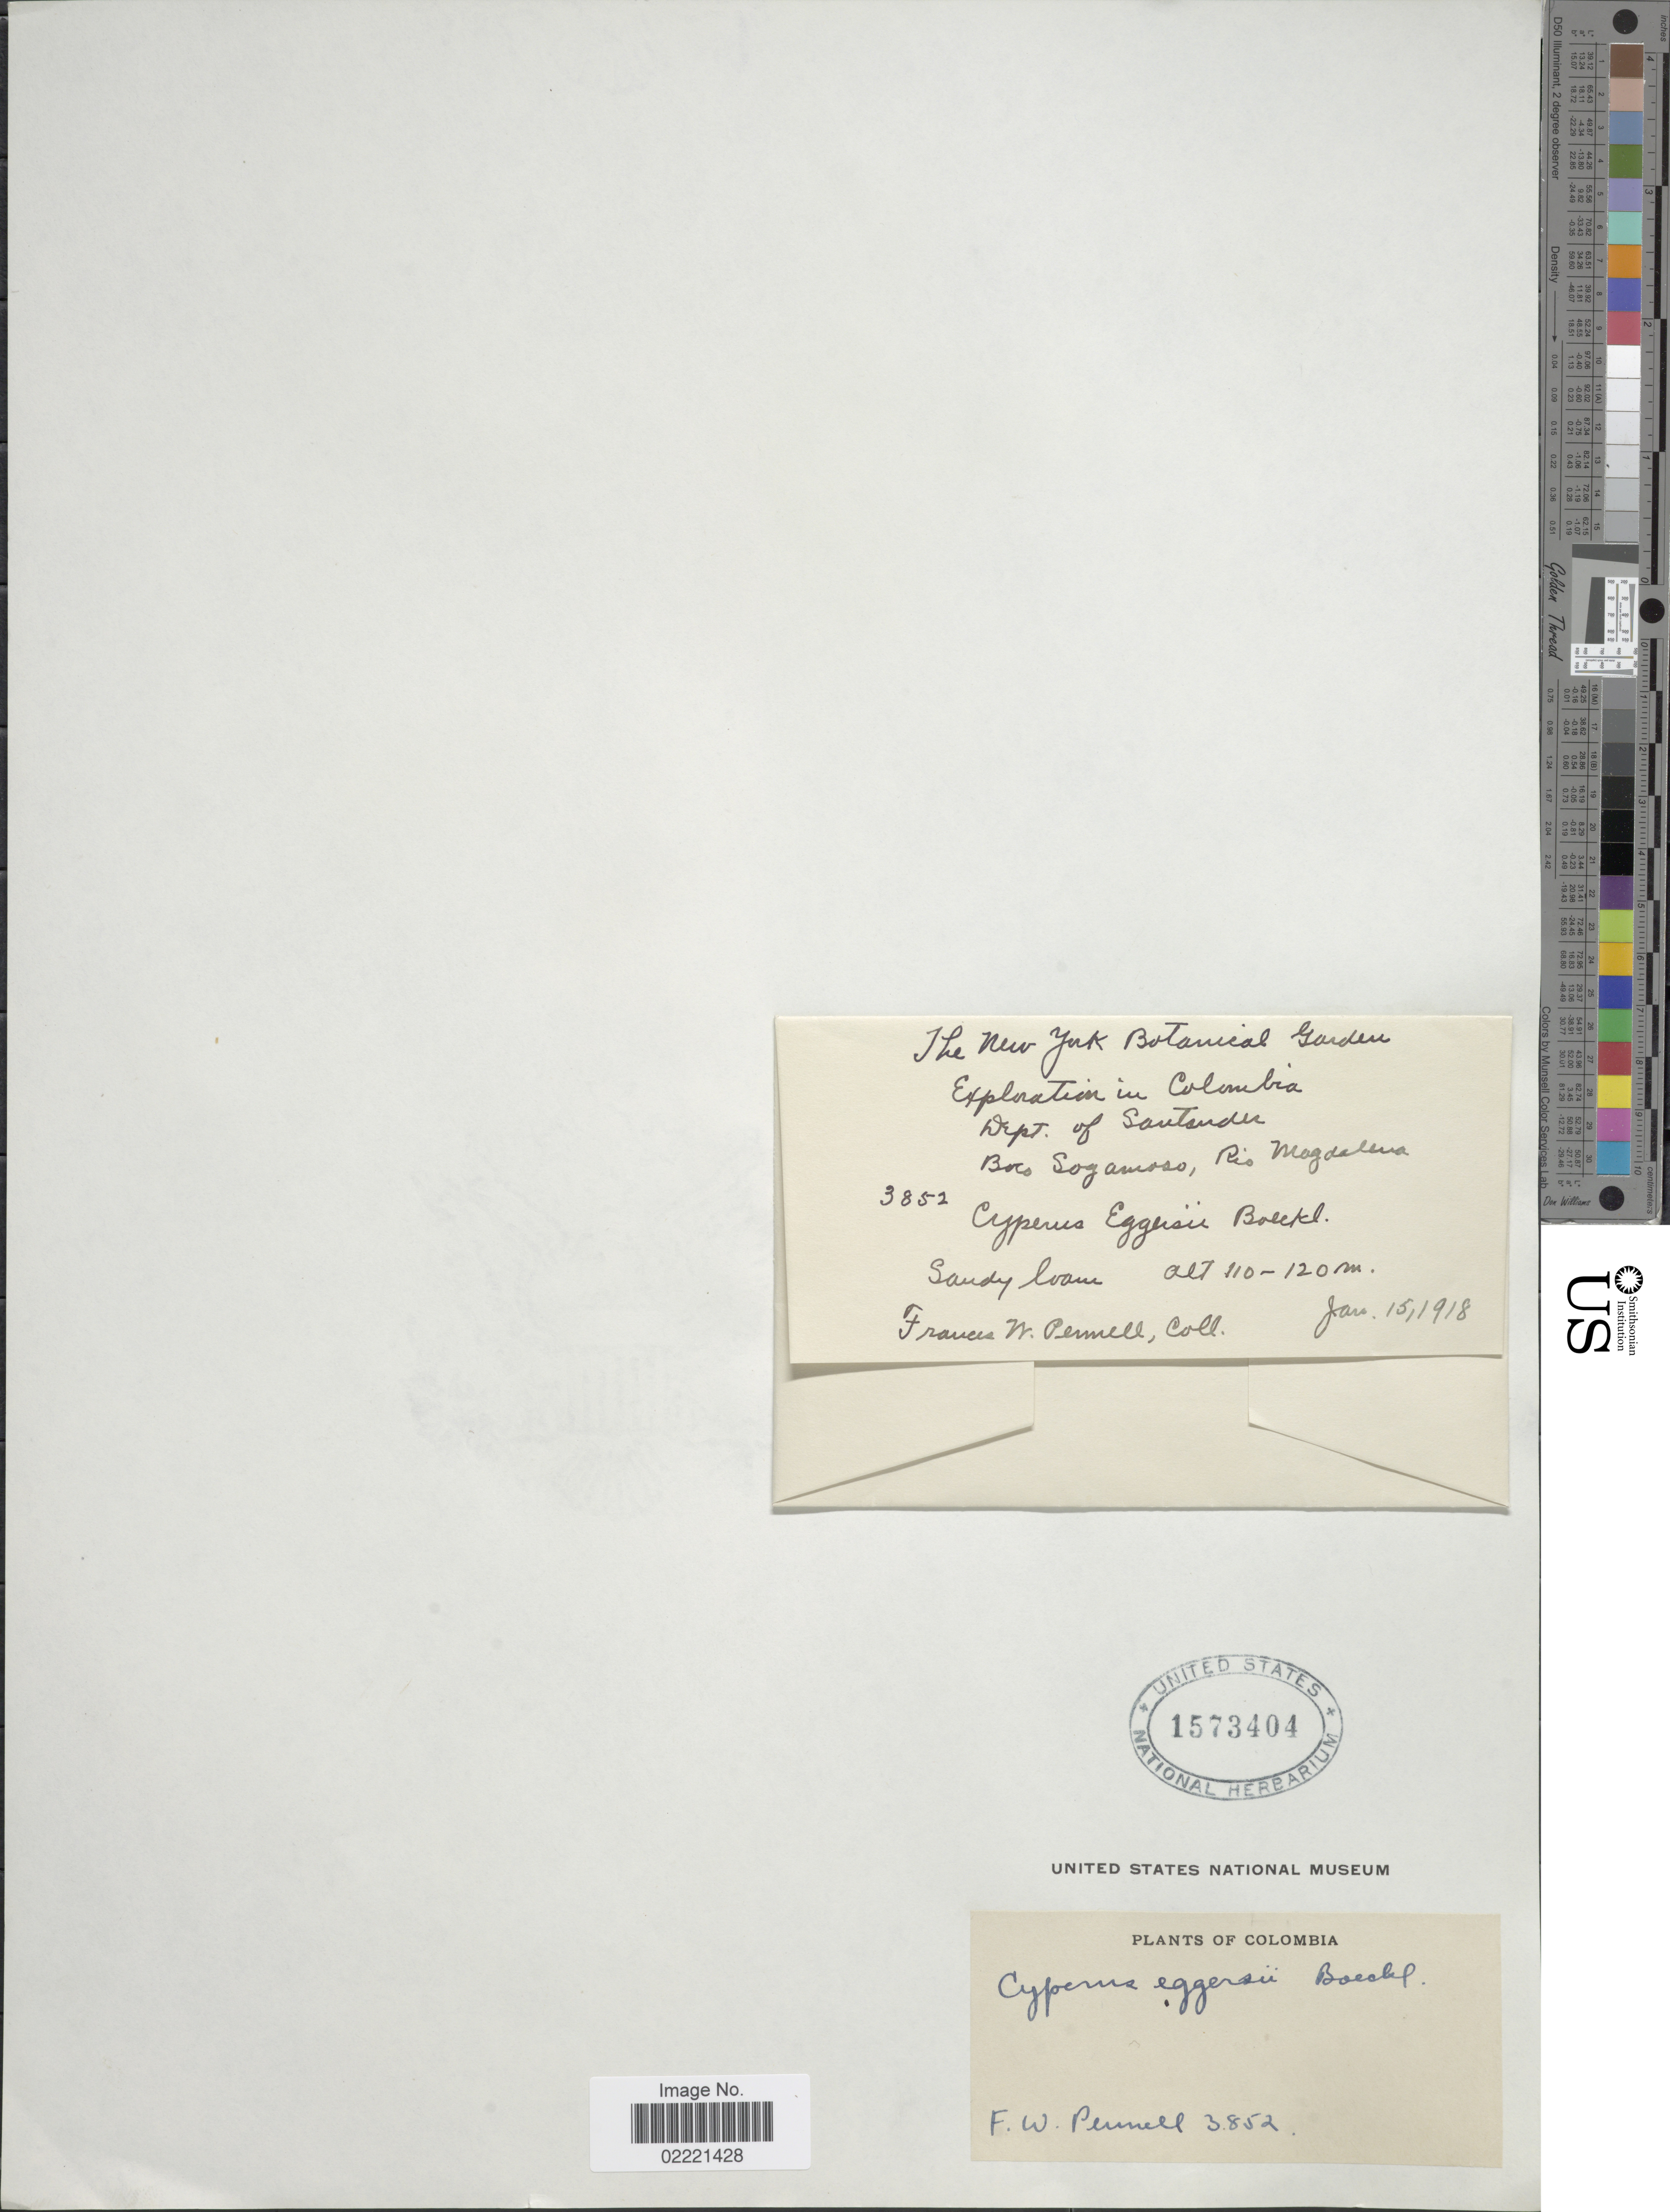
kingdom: Plantae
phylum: Tracheophyta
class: Liliopsida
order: Poales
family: Cyperaceae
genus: Cyperus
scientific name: Cyperus eggersii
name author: Boeckeler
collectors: F. W. Pennell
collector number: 3852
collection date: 1918-01-15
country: Colombia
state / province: Santander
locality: Boca Sogamoso, Rio Magdalena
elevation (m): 110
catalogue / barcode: US 1573404